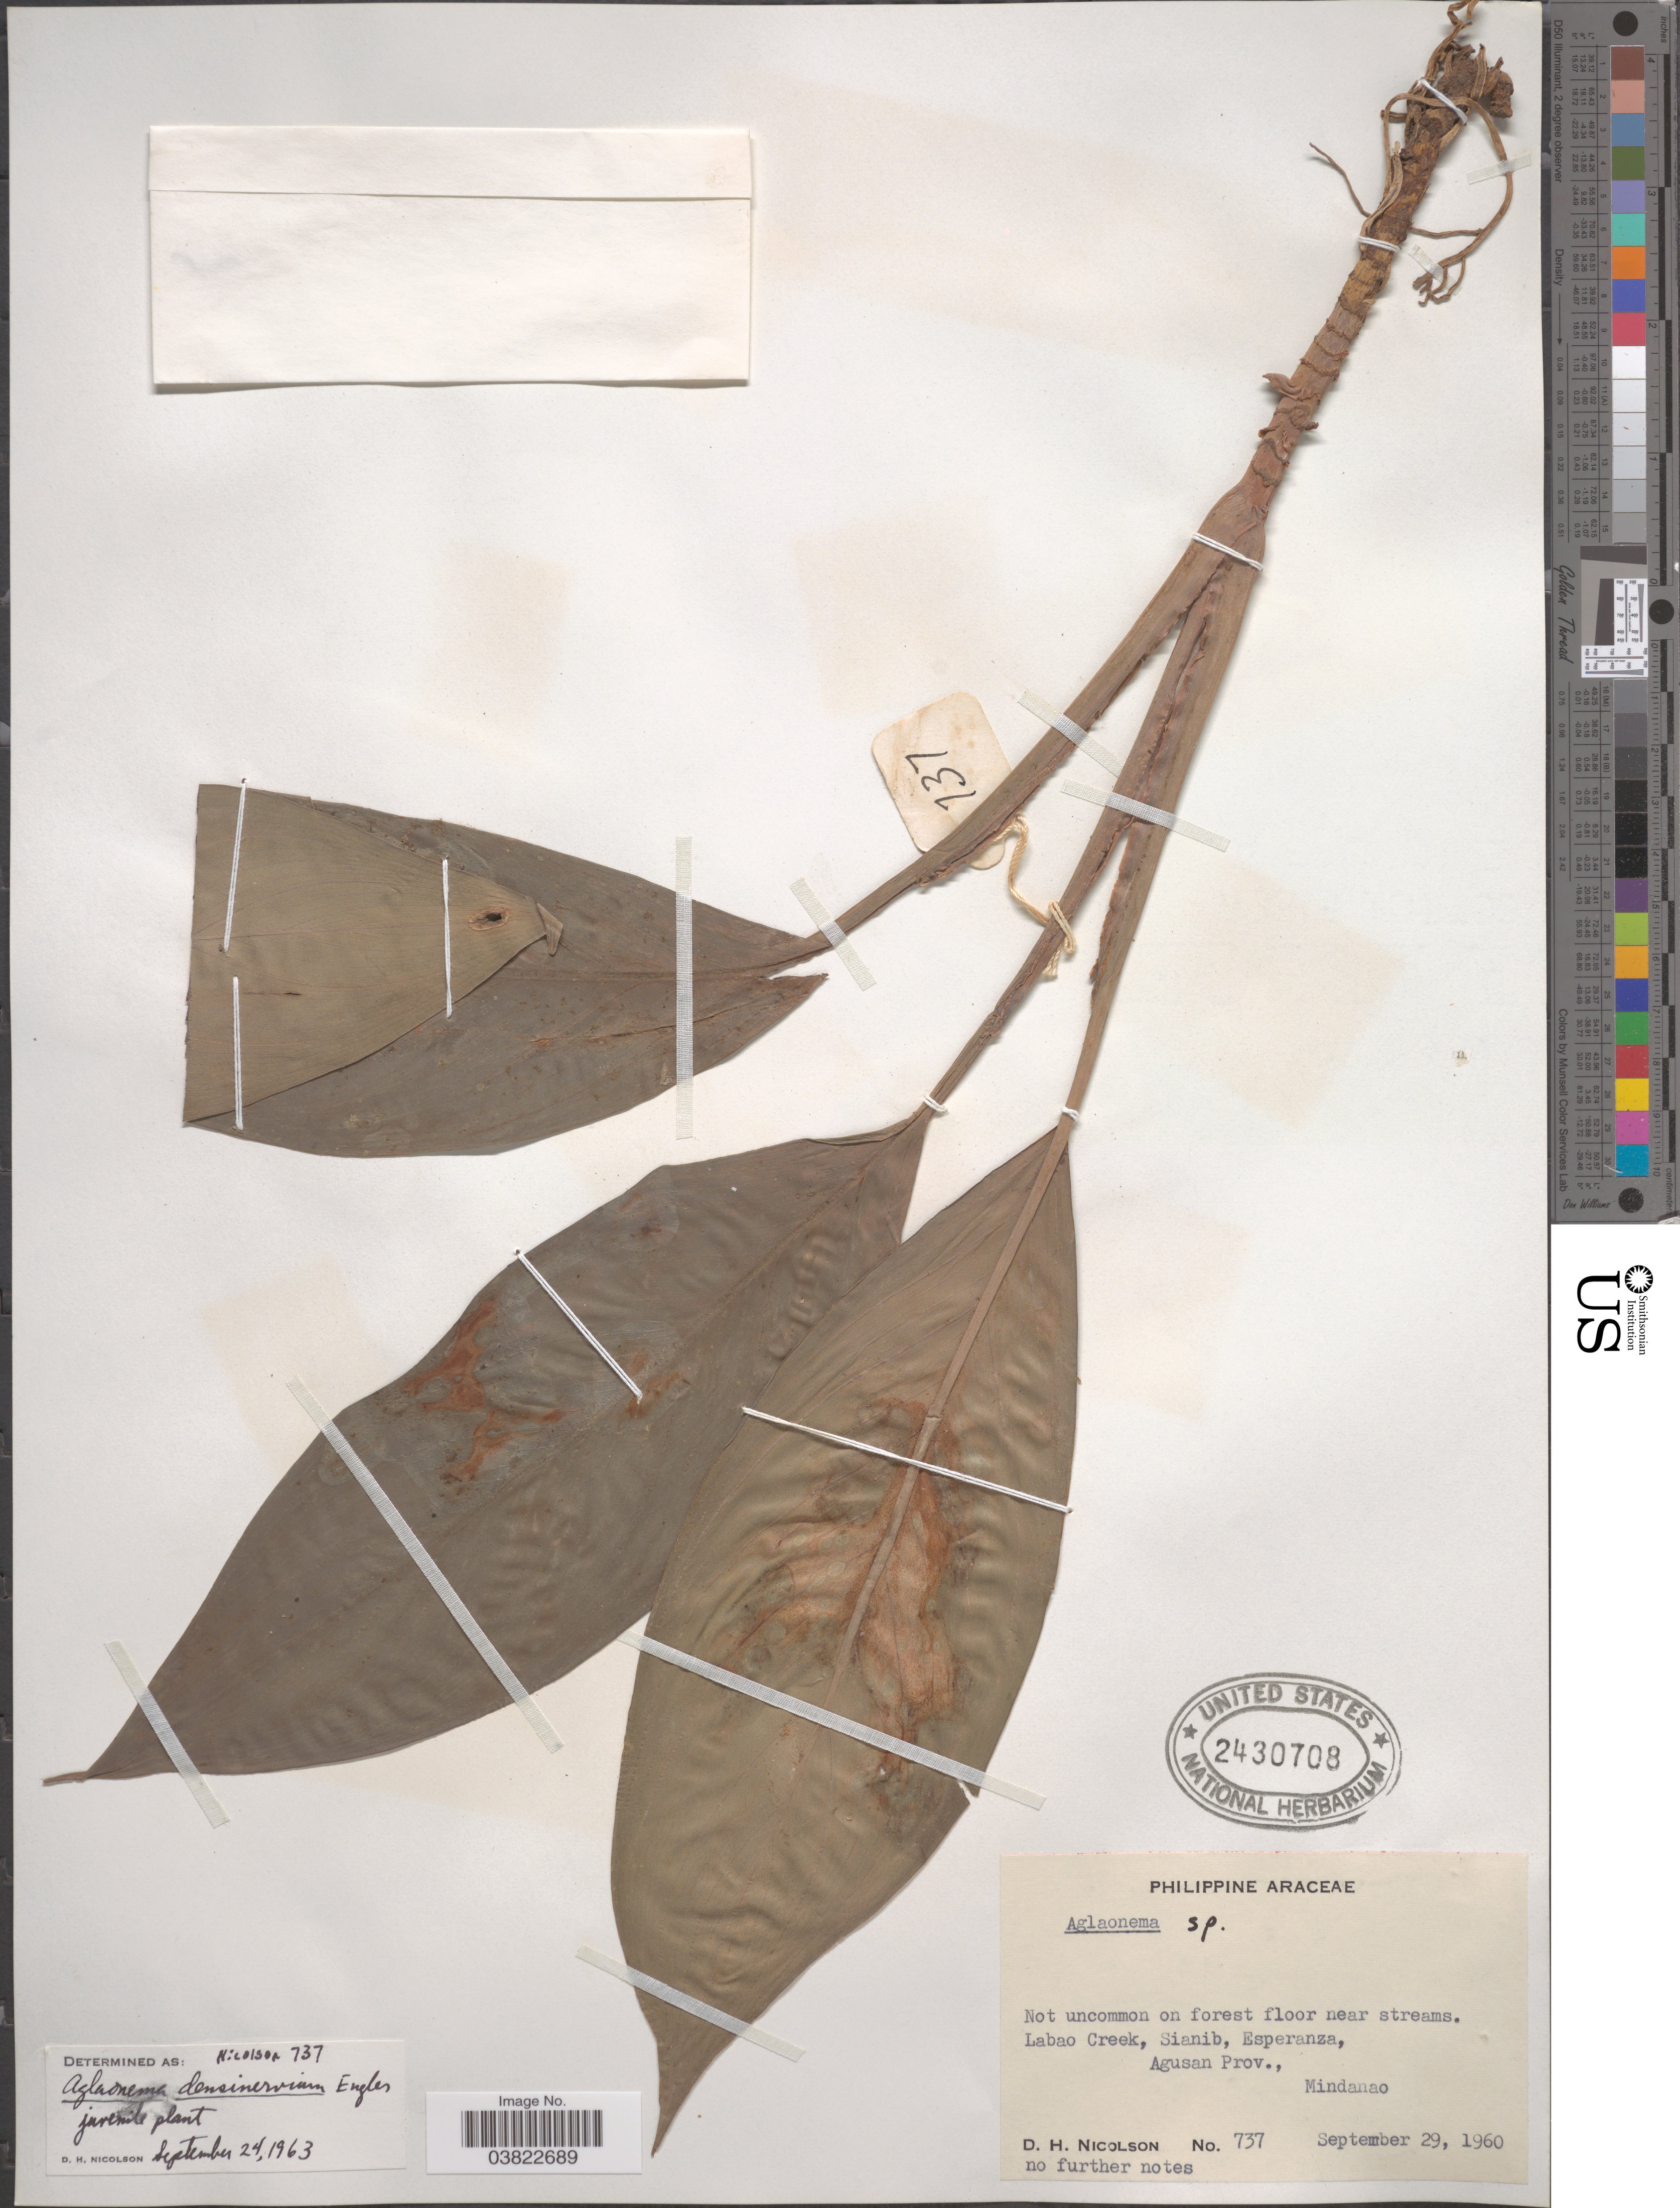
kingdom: Plantae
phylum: Tracheophyta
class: Liliopsida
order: Alismatales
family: Araceae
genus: Aglaonema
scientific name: Aglaonema densinervium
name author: Engl.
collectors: D. H. Nicolson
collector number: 737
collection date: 1960-09-29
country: Philippines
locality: Labao Creek, Sianib, Esperanza, Agusan Prov., Mindanao.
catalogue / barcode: US 2430708